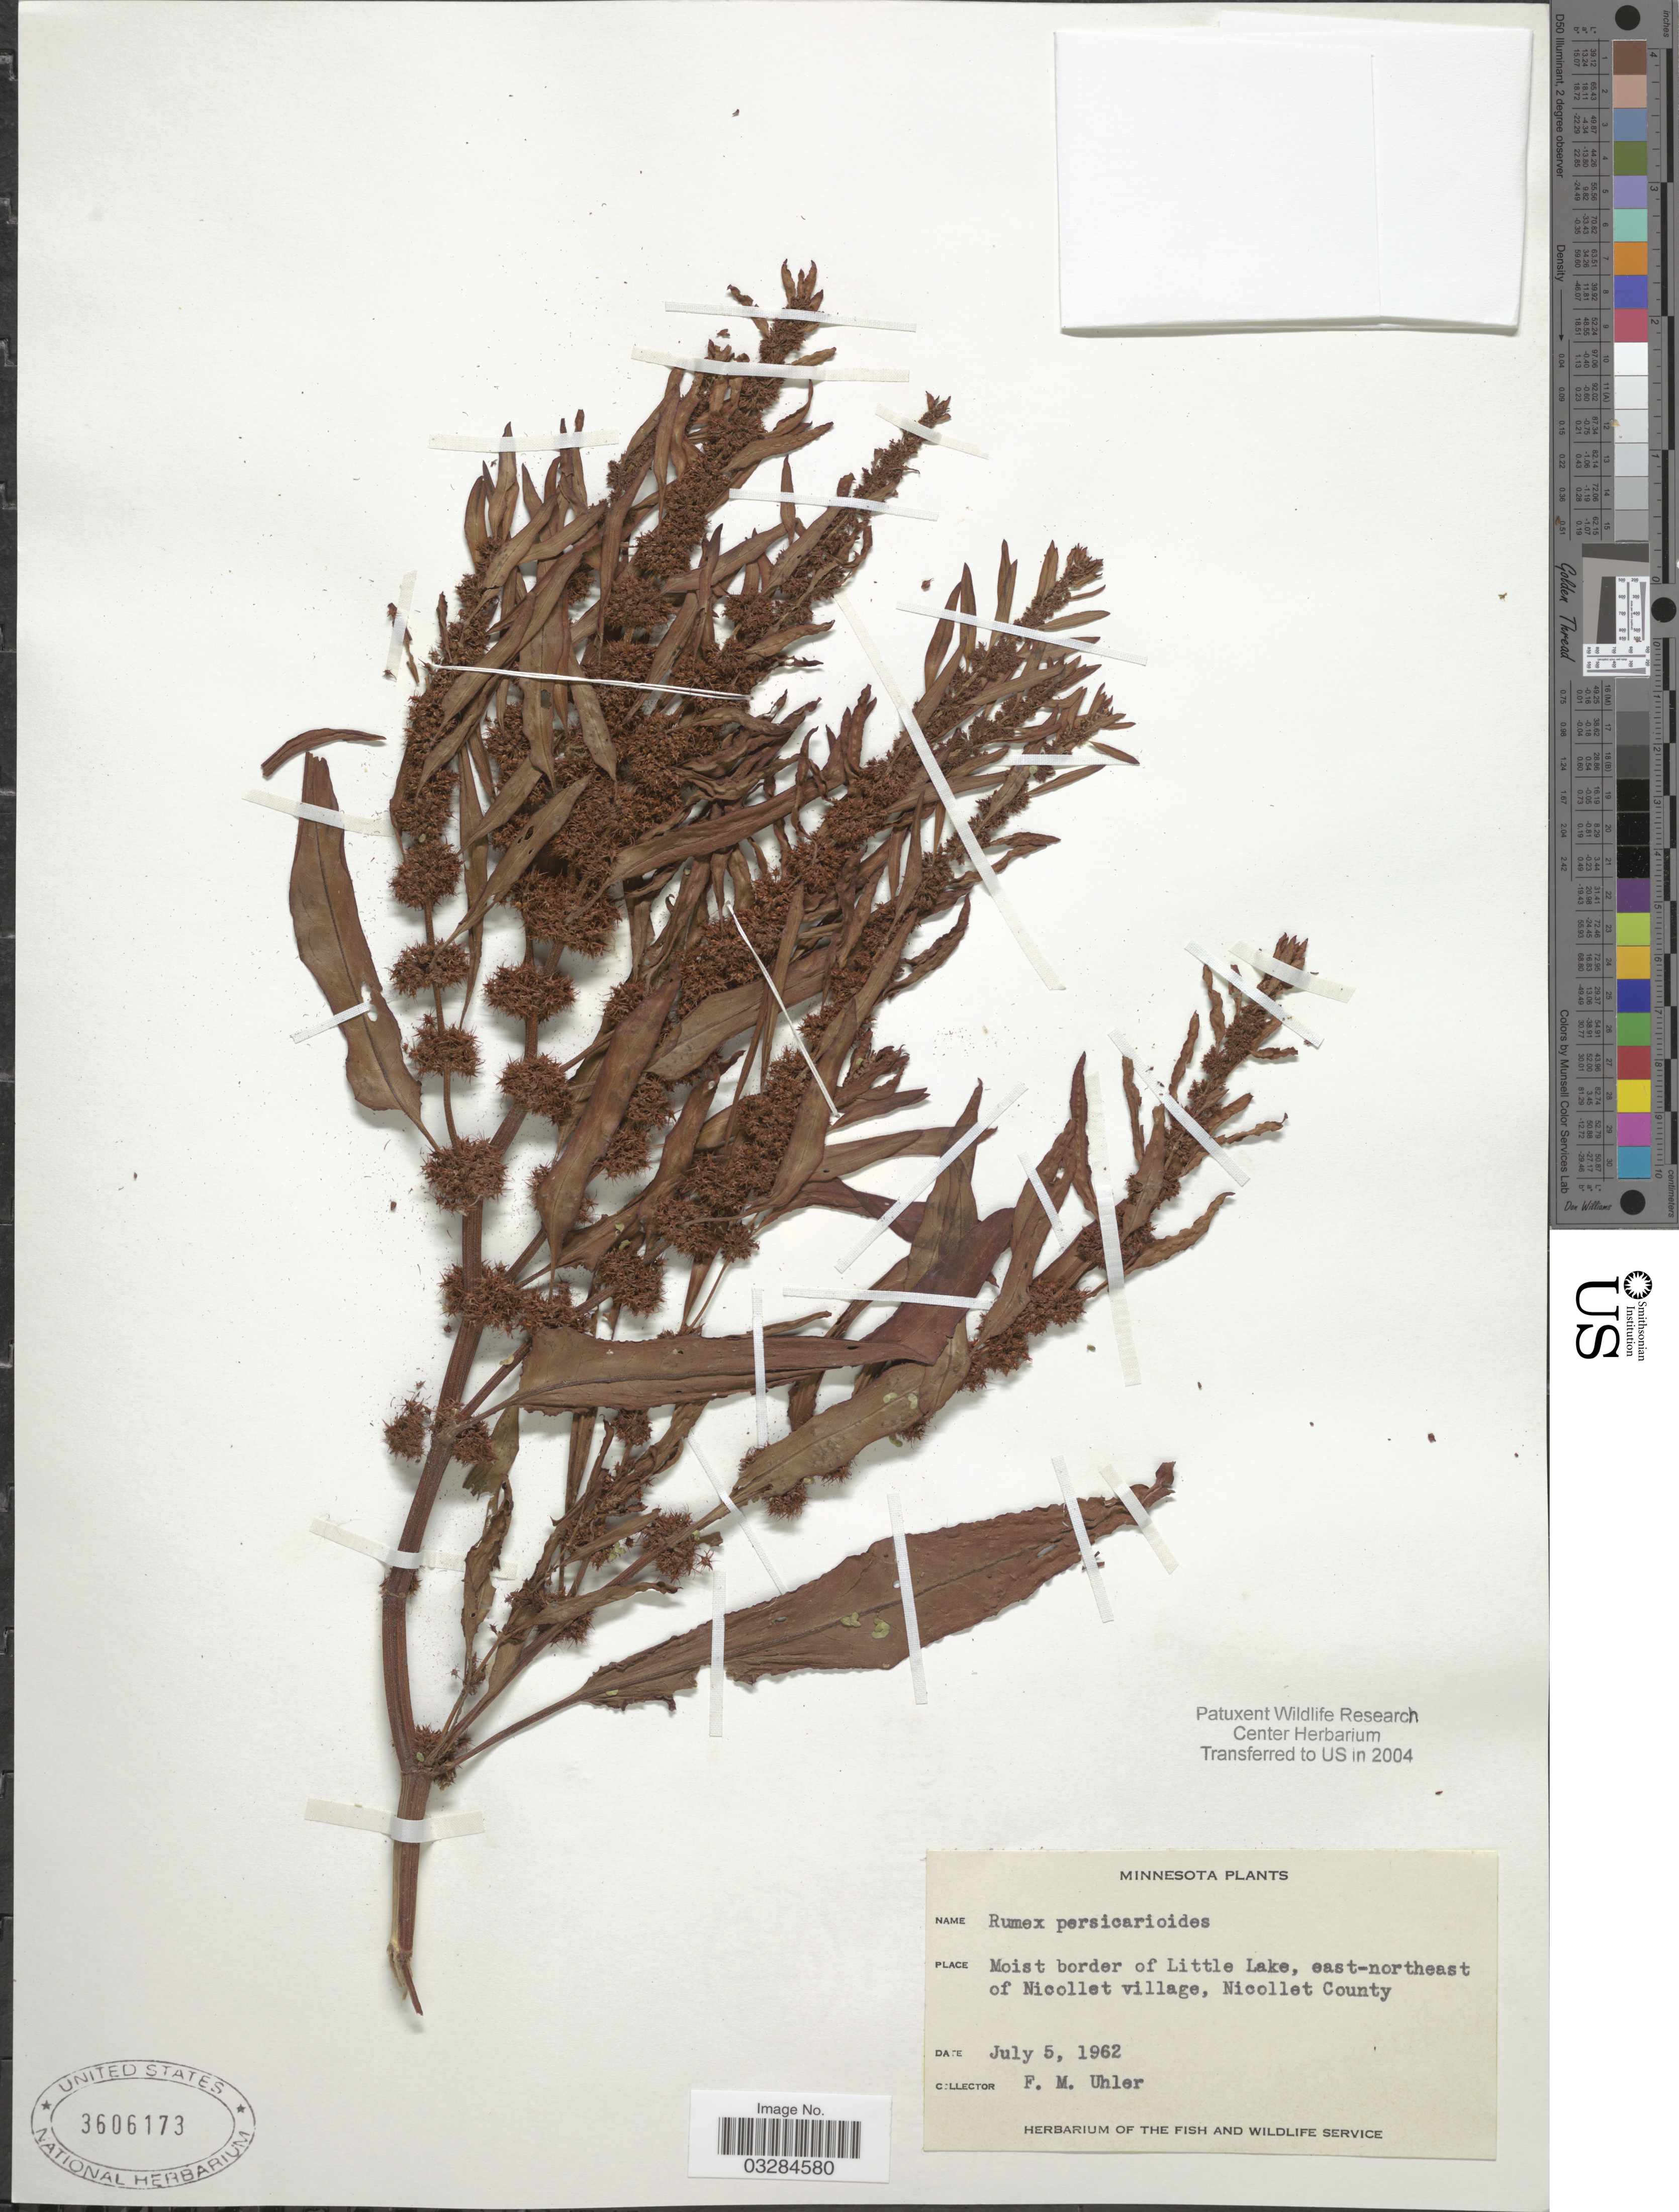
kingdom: Plantae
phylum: Tracheophyta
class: Magnoliopsida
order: Caryophyllales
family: Polygonaceae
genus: Rumex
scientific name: Rumex persicarioides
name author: L.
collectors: F. M. Uhler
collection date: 1962-07-05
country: United States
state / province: Minnesota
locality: Moist border of Little Lake, east-northeast of Nicollet village, Nicollet County.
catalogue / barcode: US 3606173